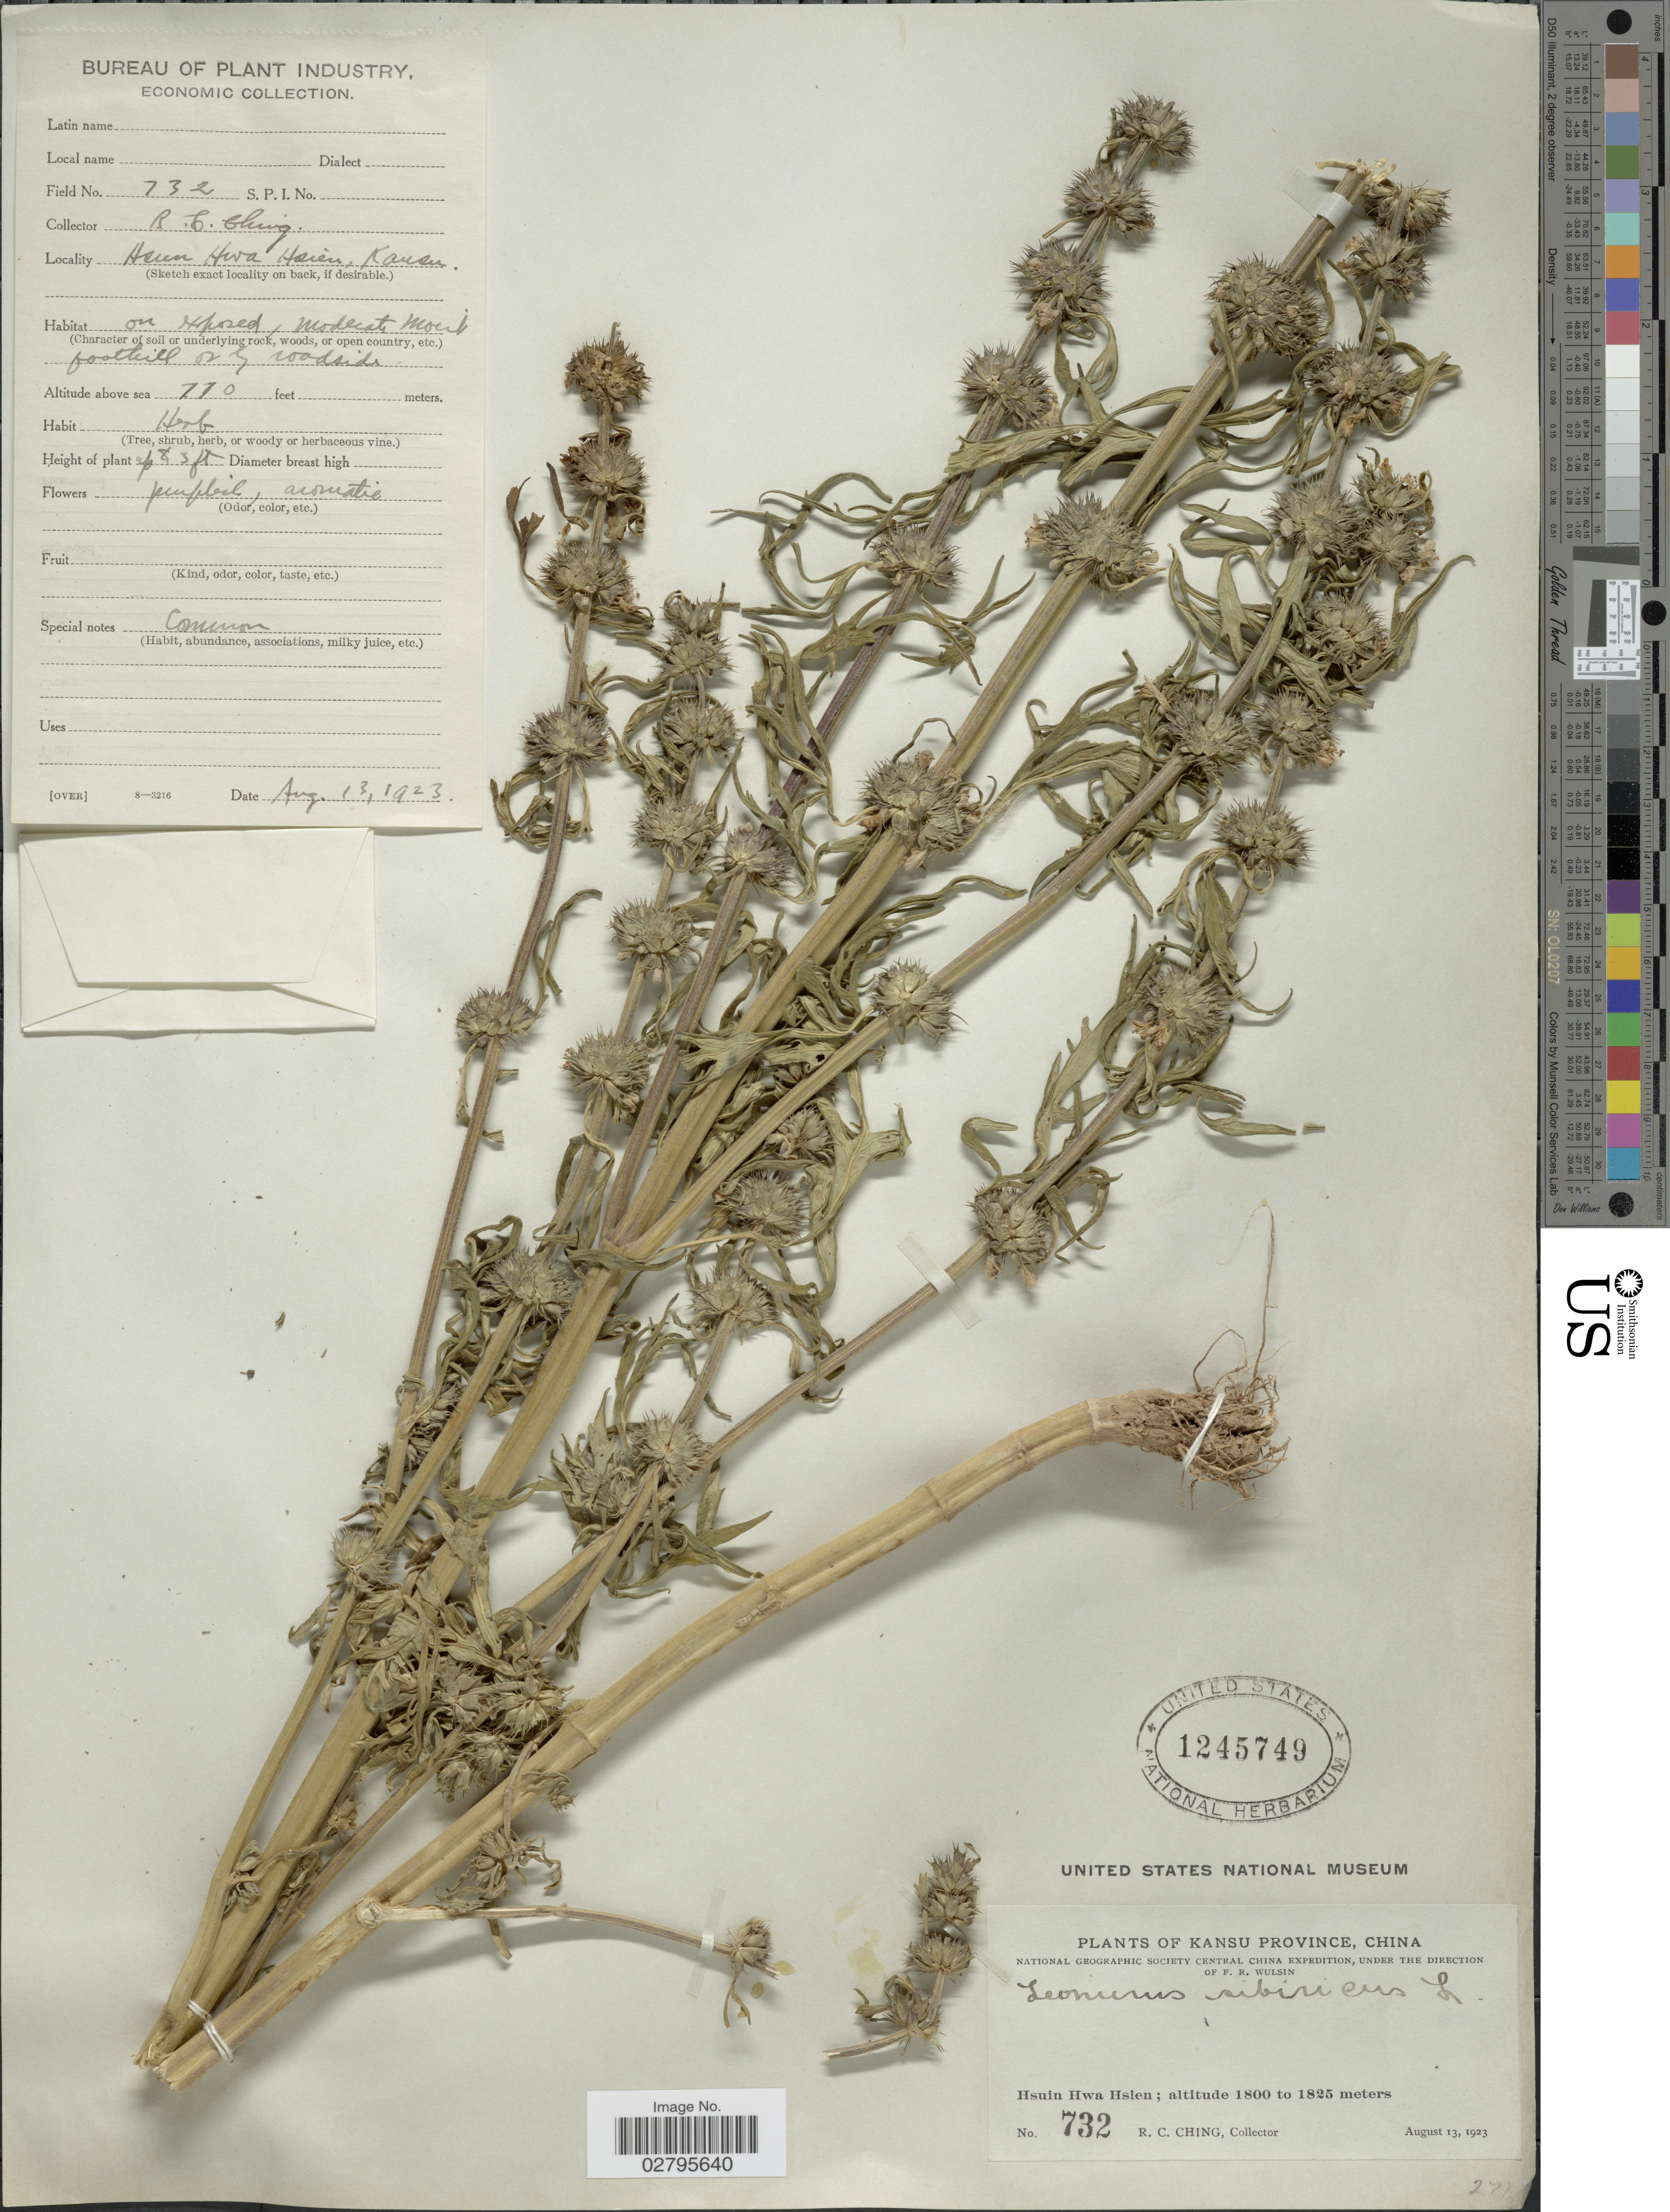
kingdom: Plantae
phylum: Tracheophyta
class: Magnoliopsida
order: Lamiales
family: Lamiaceae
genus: Leonurus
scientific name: Leonurus sibiricus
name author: L.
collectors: R. C. Ching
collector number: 732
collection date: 1923-08-13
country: China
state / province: Gansu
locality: Kansu Province, Hsuin Hwa Hsien.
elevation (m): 235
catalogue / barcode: US 1245749